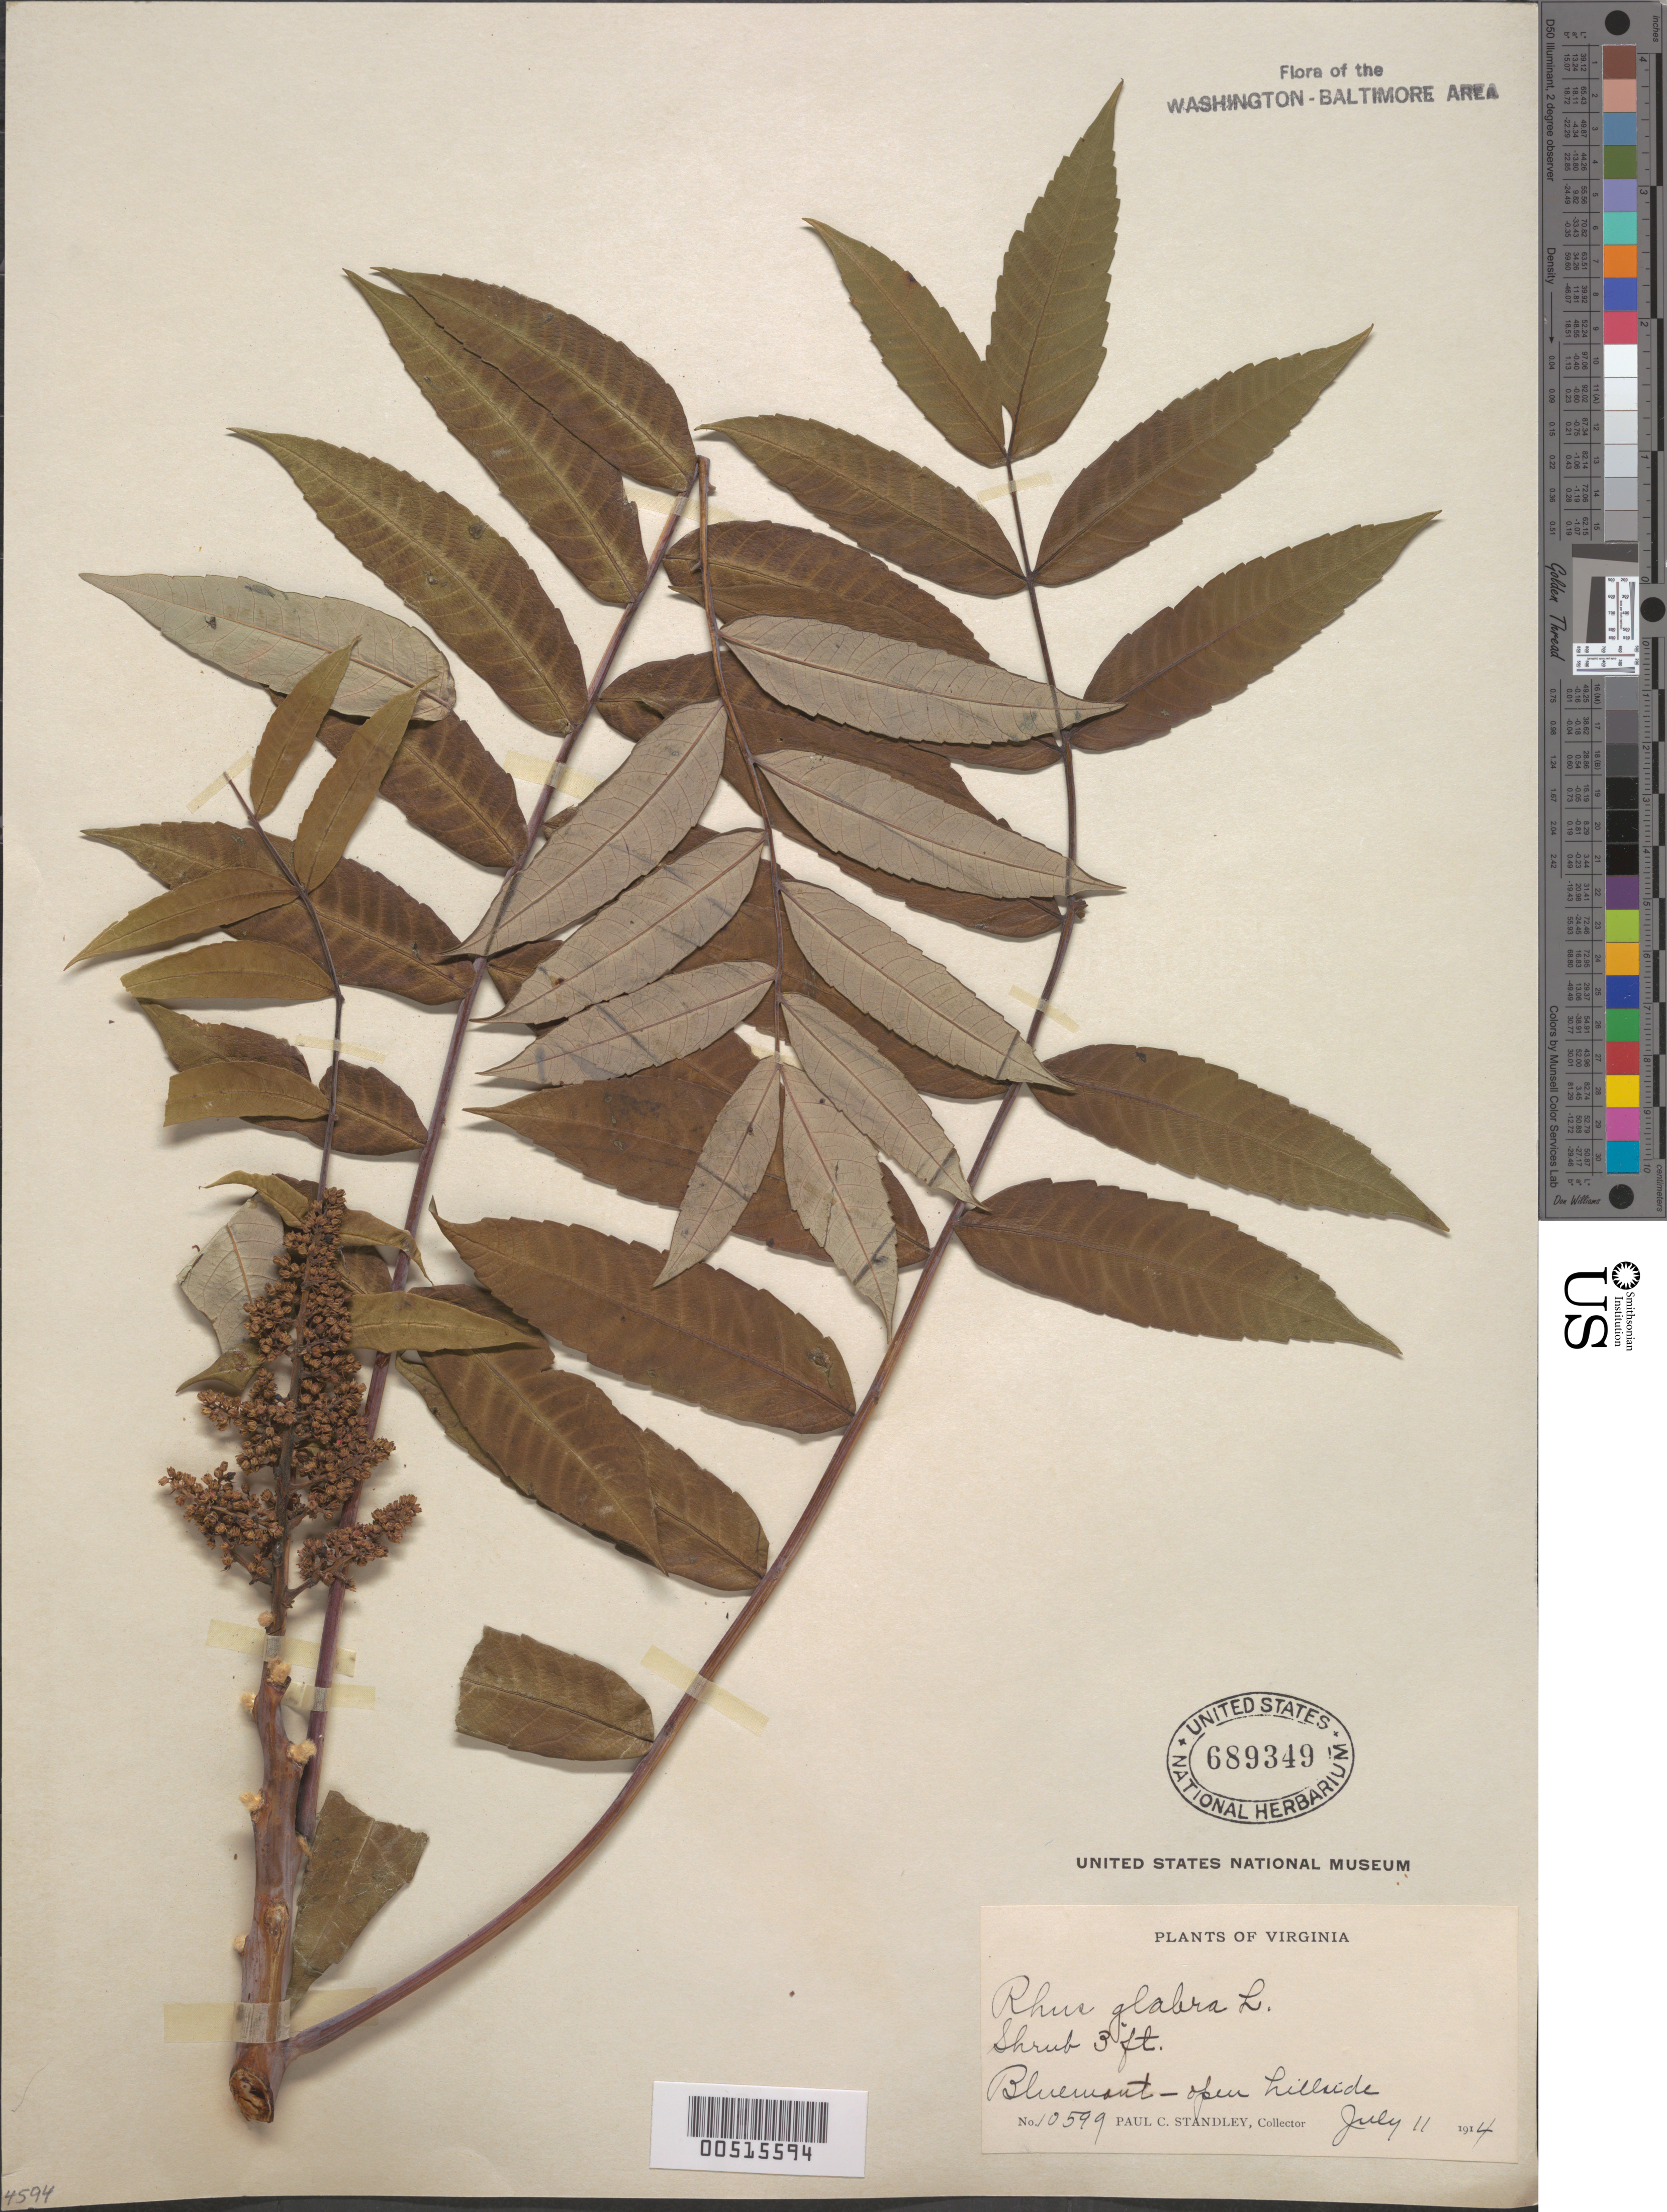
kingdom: Plantae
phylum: Tracheophyta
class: Magnoliopsida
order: Sapindales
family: Anacardiaceae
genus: Rhus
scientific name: Rhus glabra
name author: L.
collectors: P. C. Standley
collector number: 10599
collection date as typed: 11 Jul 1914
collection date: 1914-07-11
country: United States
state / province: Virginia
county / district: Loudoun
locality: Bluemont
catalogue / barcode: US 689349